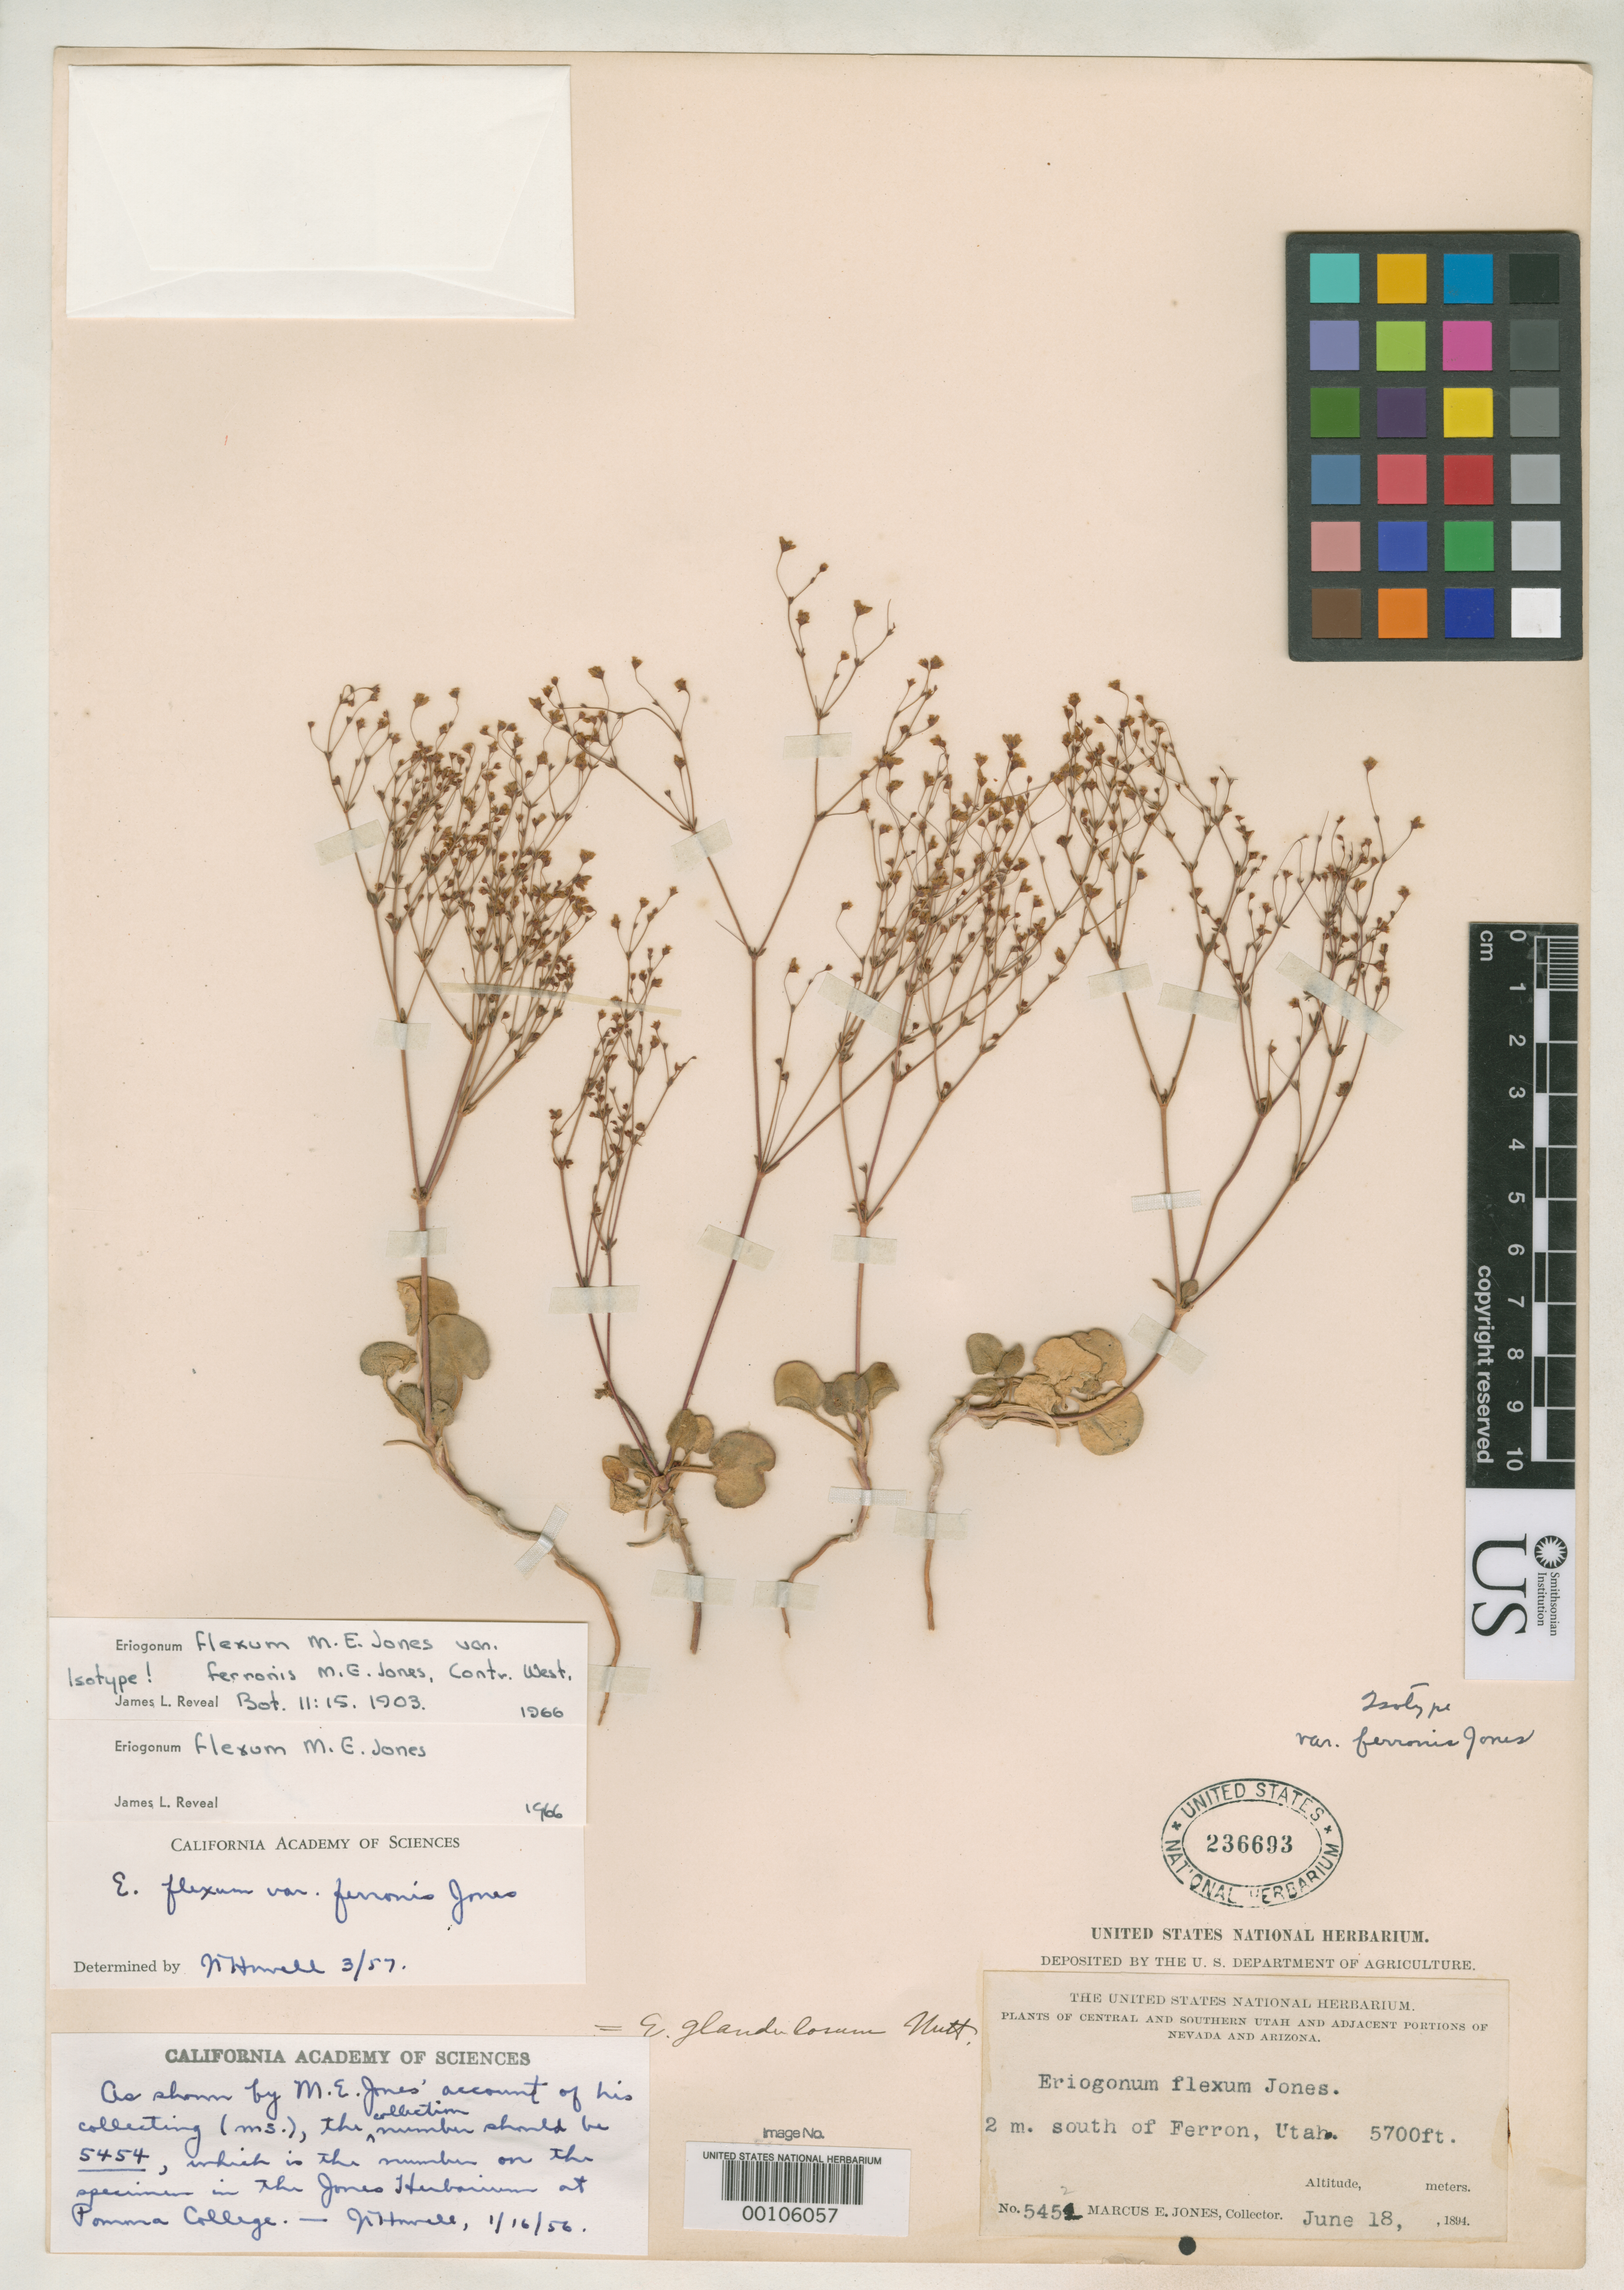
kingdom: Plantae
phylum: Tracheophyta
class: Magnoliopsida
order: Caryophyllales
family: Polygonaceae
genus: Eriogonum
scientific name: Eriogonum flexum var. ferronis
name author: M.E. Jones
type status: Isotype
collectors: M. E. Jones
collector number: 5454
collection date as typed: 18 Jun 1894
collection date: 1894-06-18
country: United States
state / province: Utah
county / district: Emery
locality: West of Ferron.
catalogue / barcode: US 236693